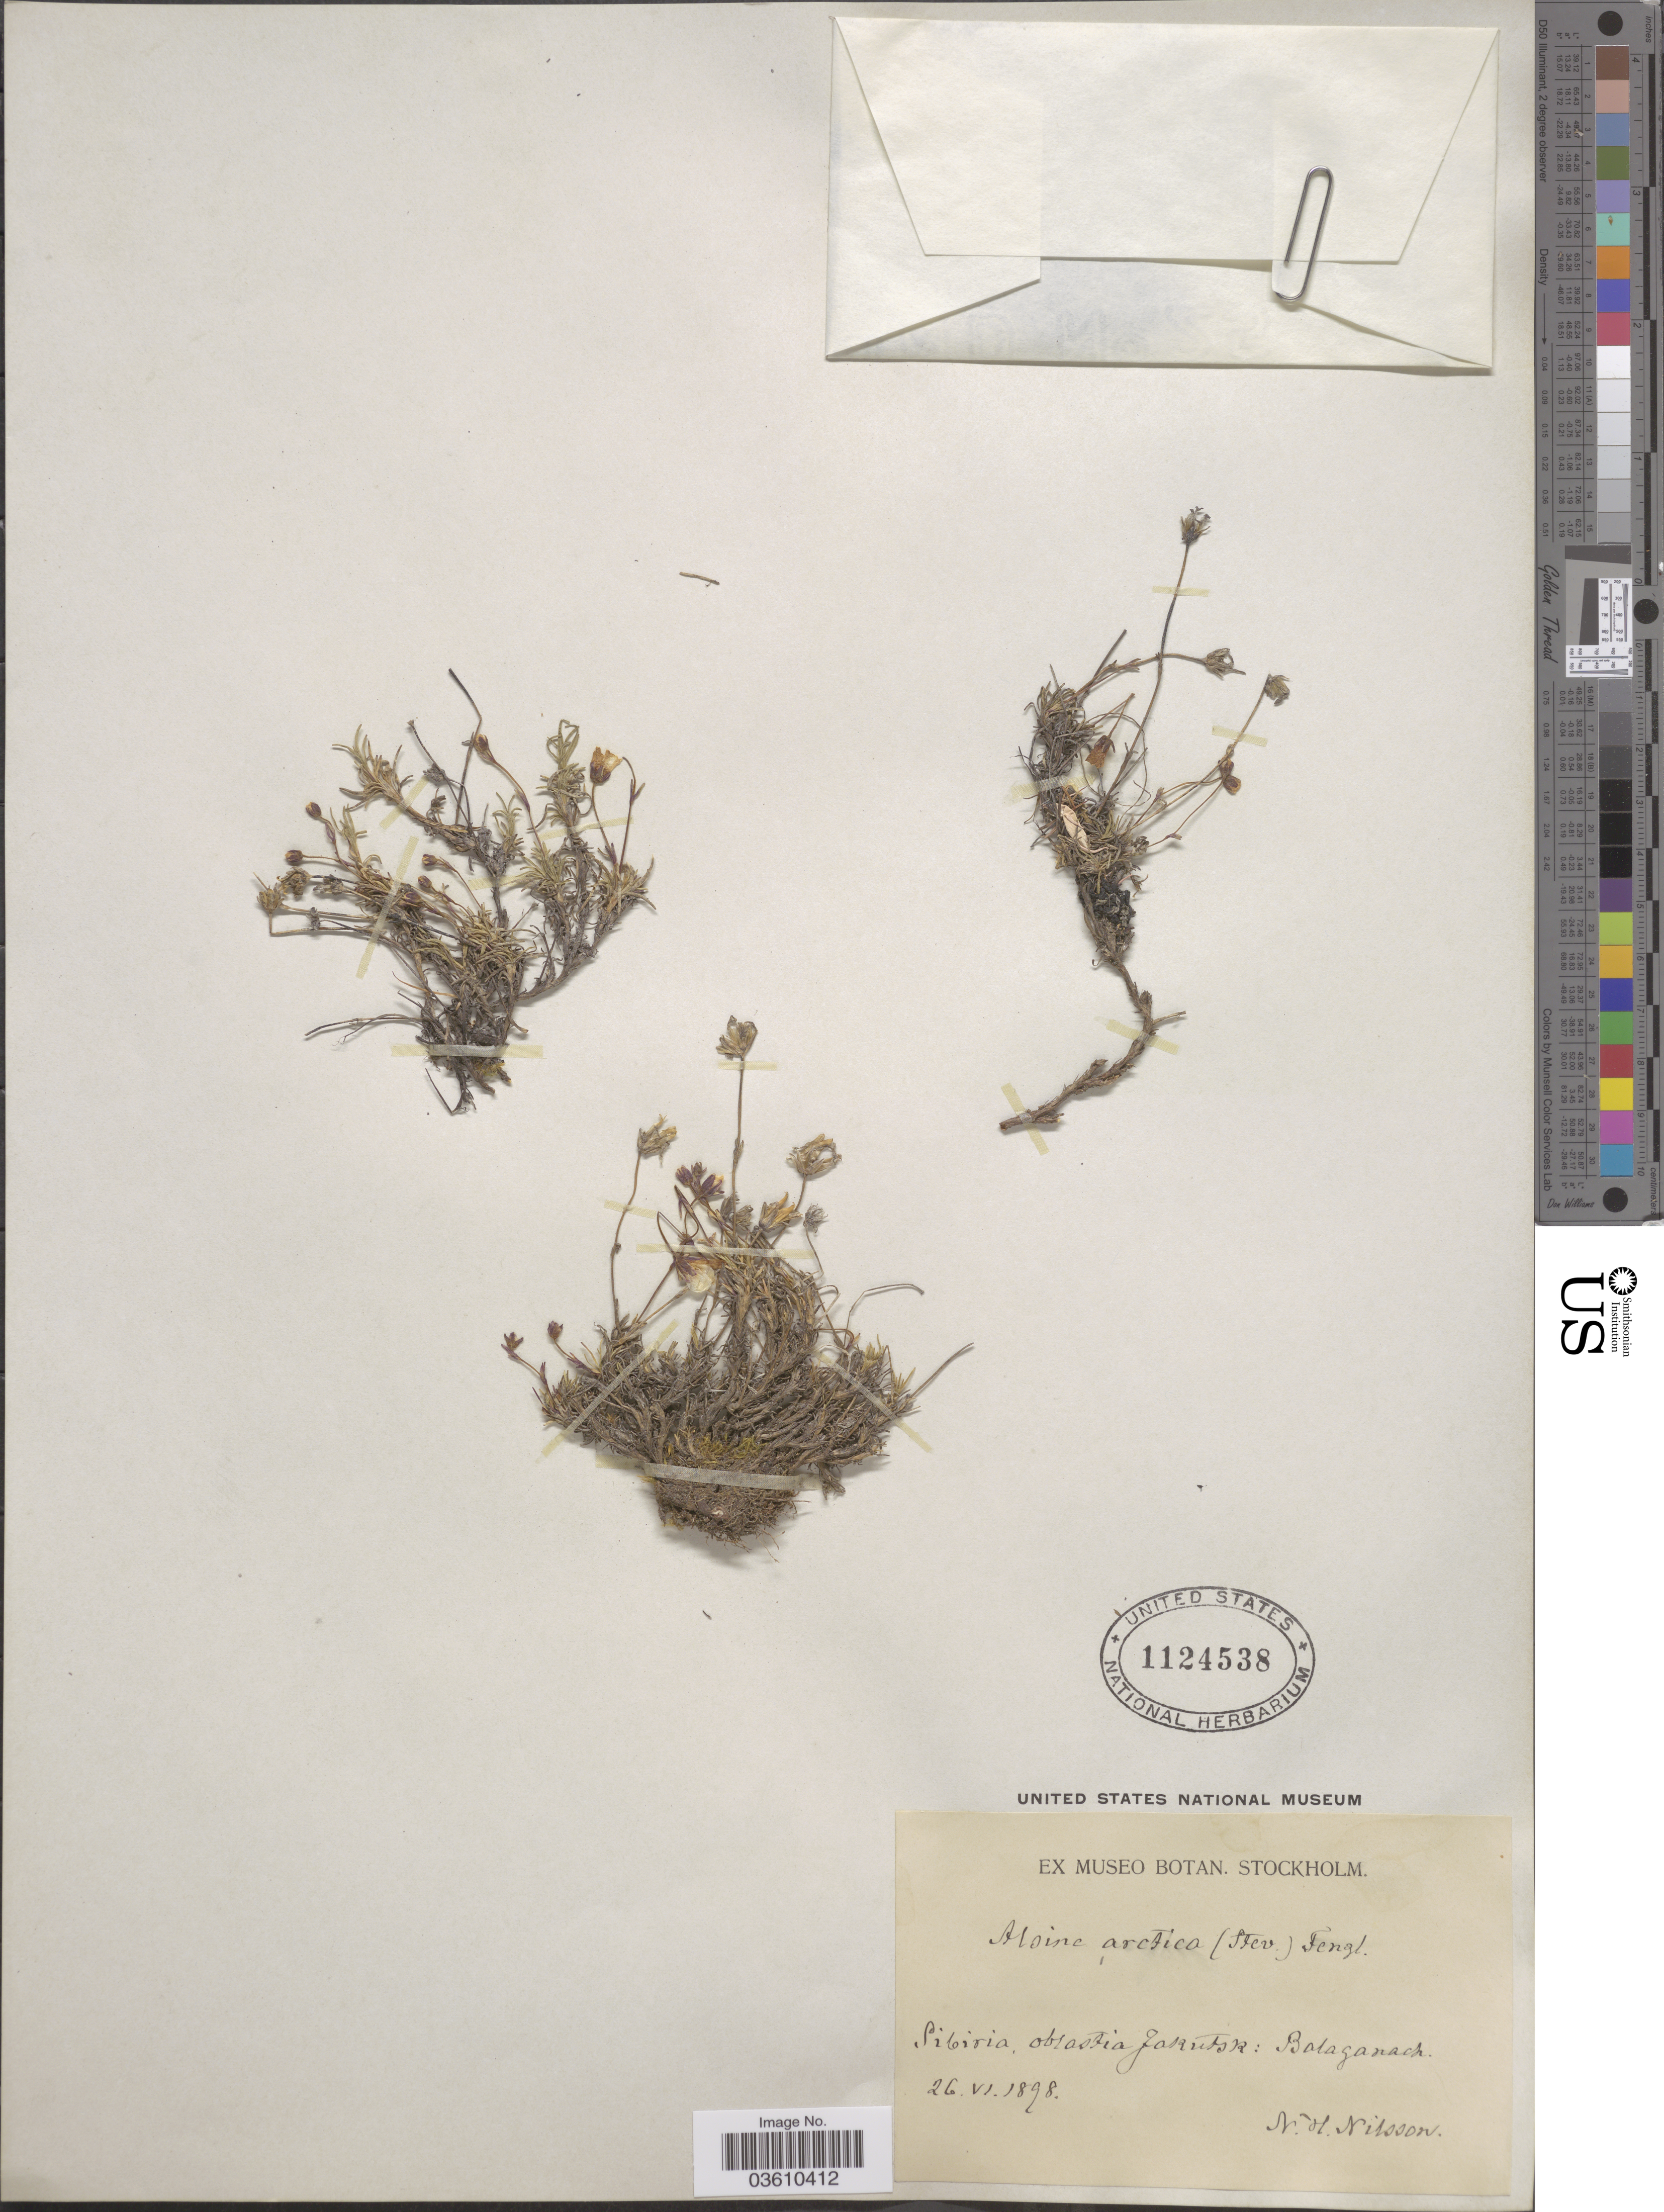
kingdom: Plantae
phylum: Tracheophyta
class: Magnoliopsida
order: Caryophyllales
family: Caryophyllaceae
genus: Cherleria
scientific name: Cherleria arctica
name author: (Steven ex Ser.) A.J. Moore & Dillenb.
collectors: N. H. Nilsson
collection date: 1898-06-26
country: Russian Federation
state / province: Sakha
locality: Sibiria, obrastia Jakutsk: Balaganach.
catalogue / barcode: US 1124538